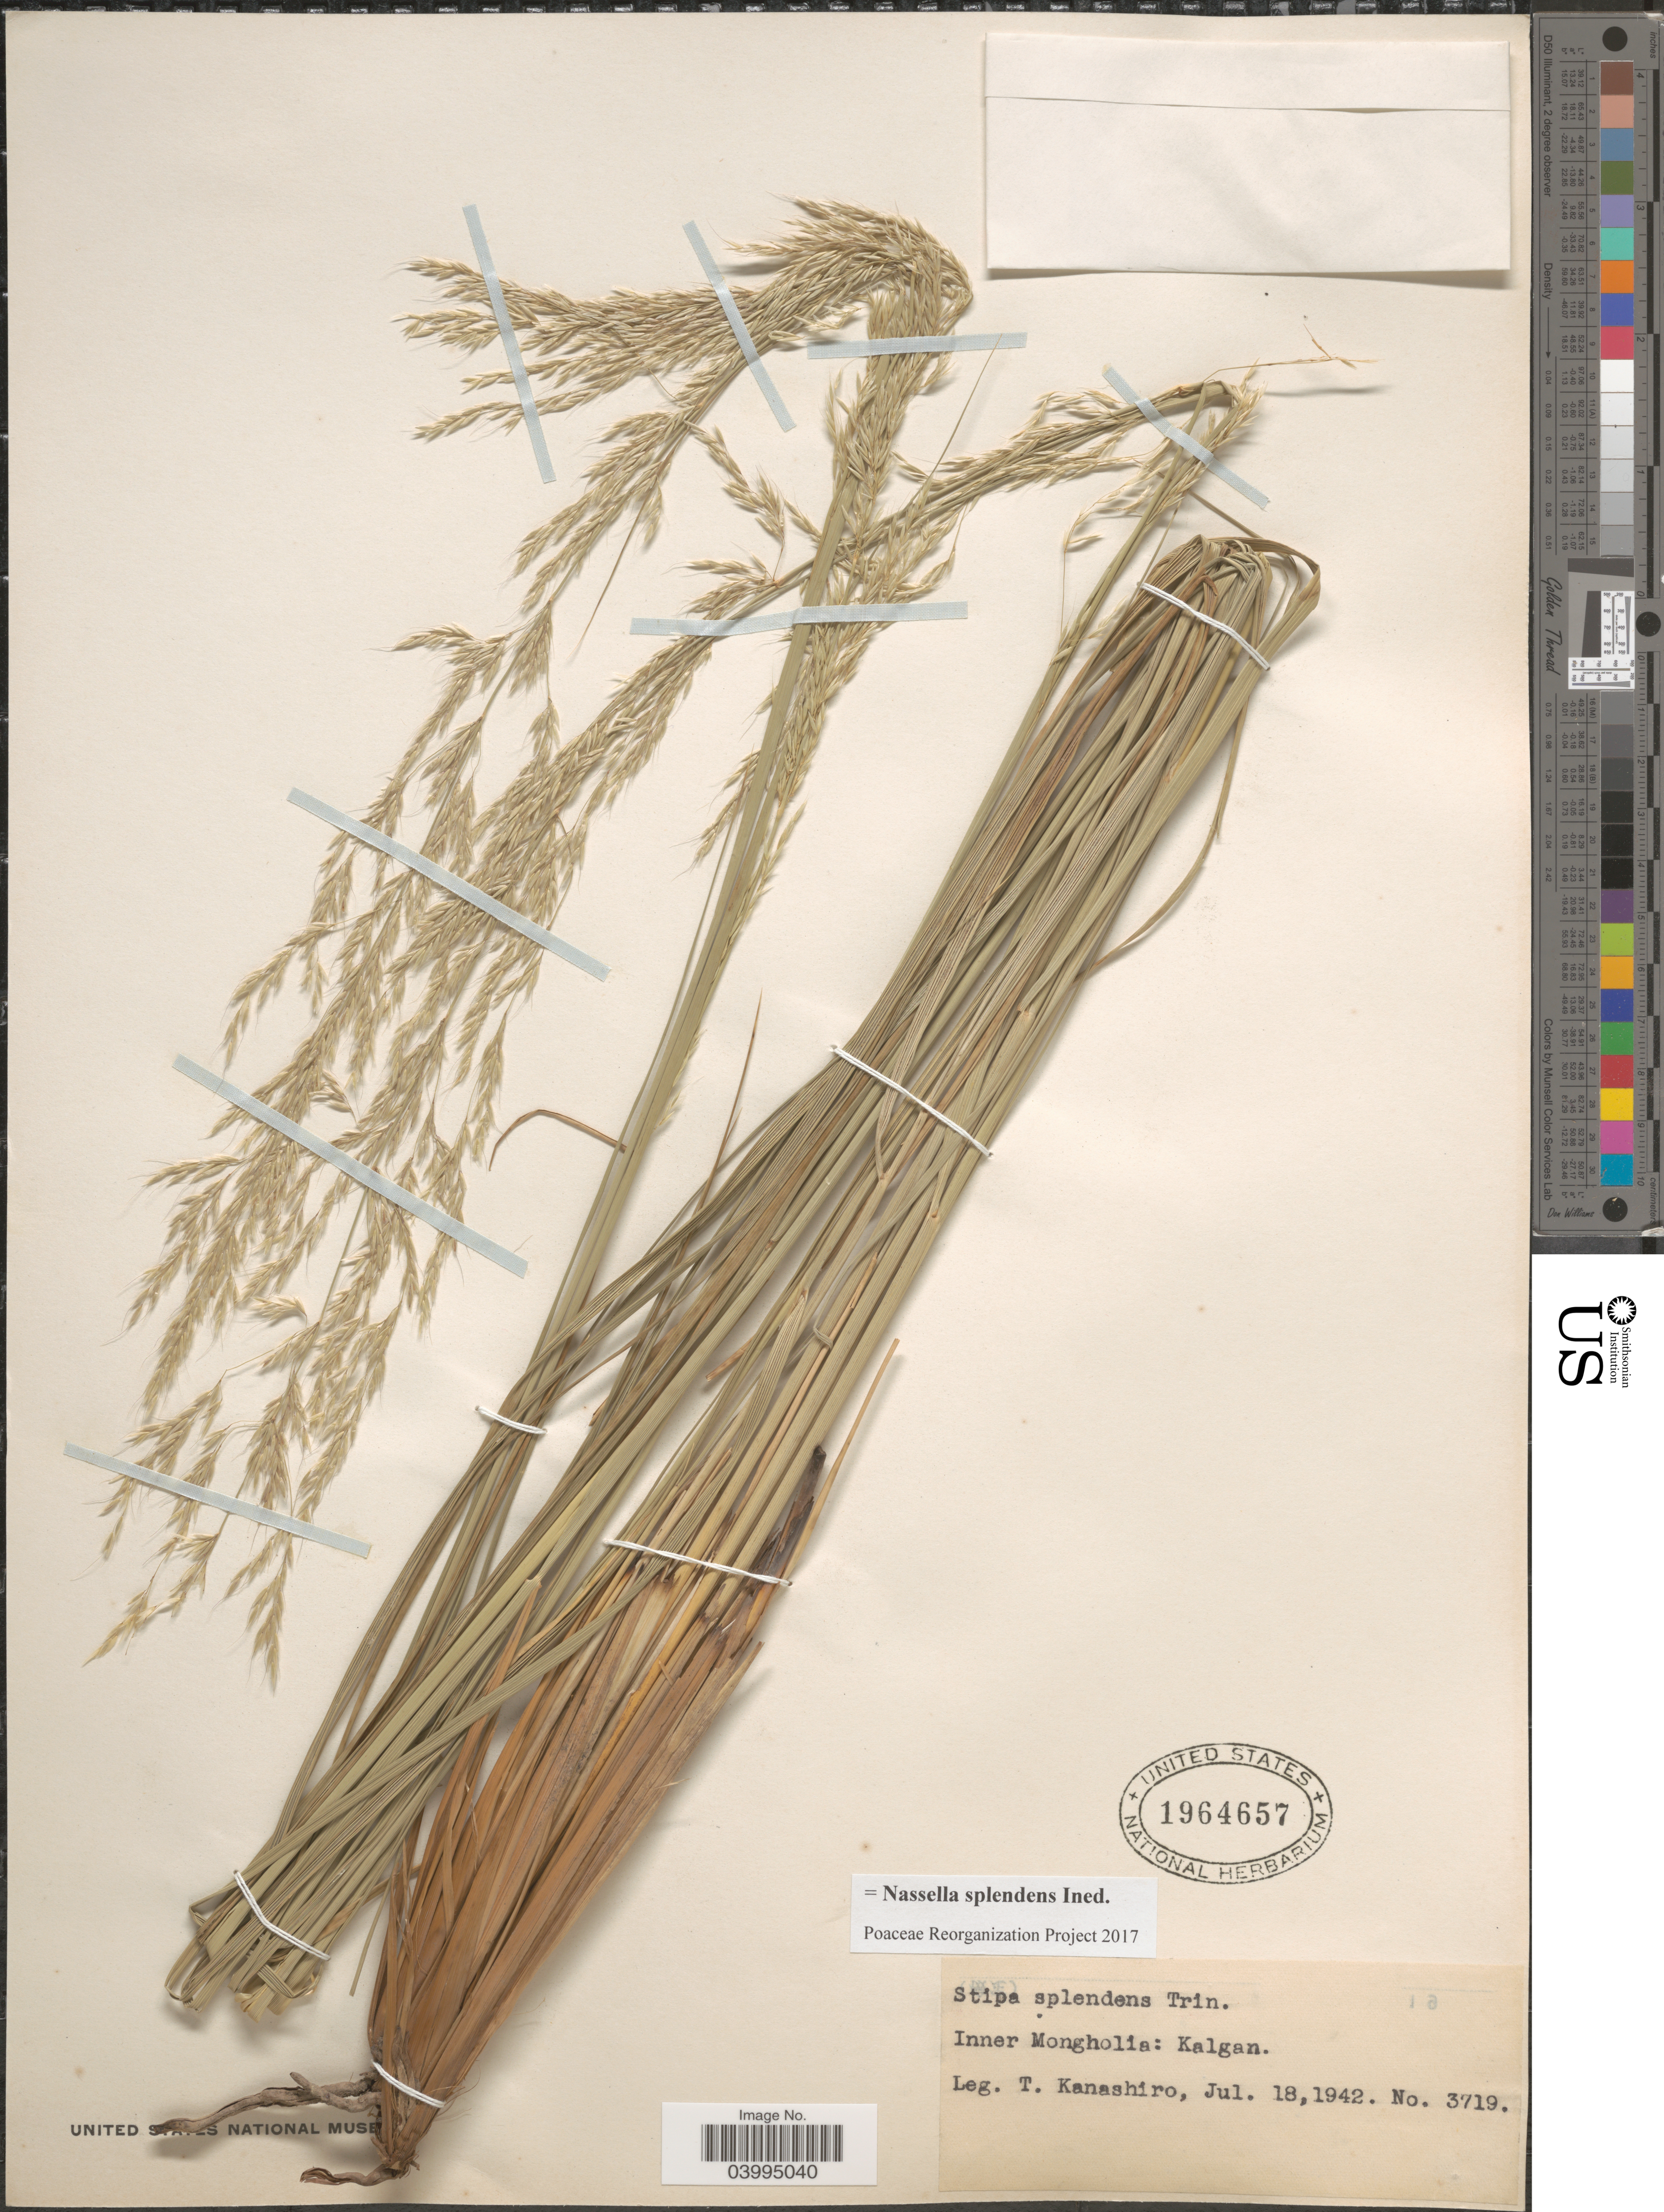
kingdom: Plantae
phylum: Tracheophyta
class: Liliopsida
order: Poales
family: Poaceae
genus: Neotrinia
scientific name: Neotrinia splendens (Trin.) M. Nobis, P.D. Gudkova & A. Nowak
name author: (Trin.)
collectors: T. Kanashiro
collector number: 3719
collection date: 1942-07-18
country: China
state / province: Nei Monggol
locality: Inner Mongholia: Kalgan.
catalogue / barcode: US 1964657